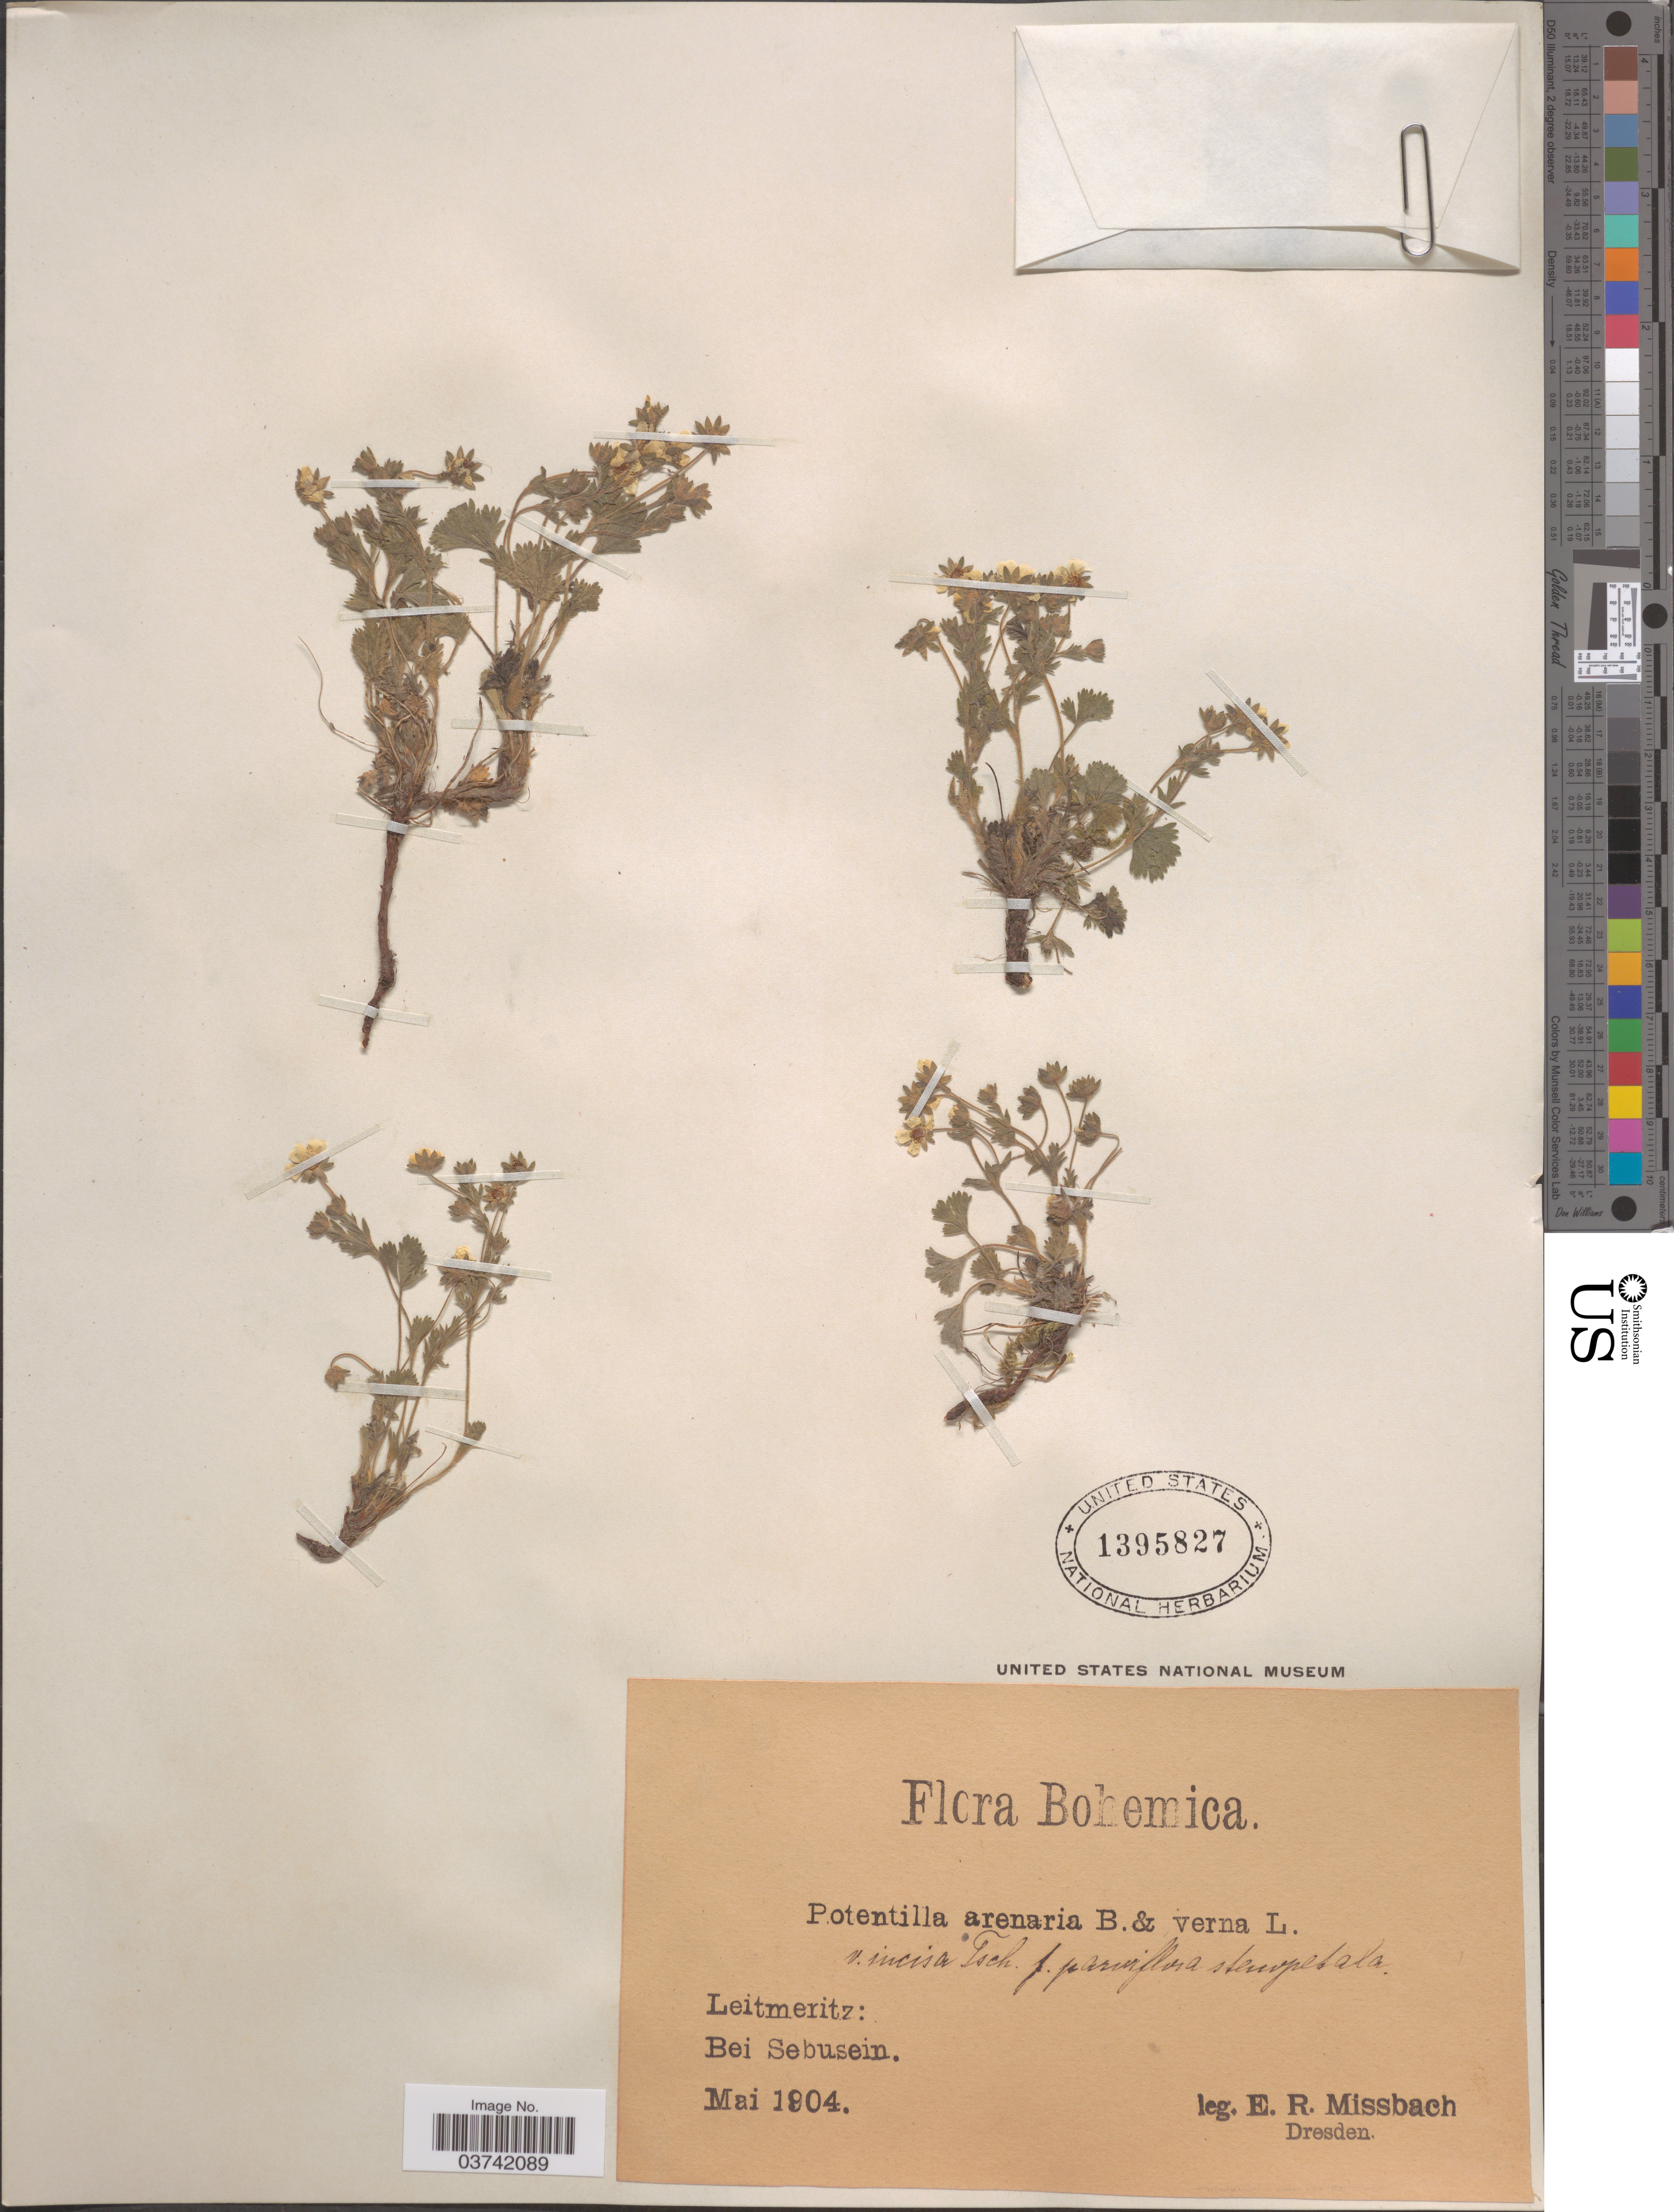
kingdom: Plantae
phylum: Tracheophyta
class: Magnoliopsida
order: Rosales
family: Rosaceae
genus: Potentilla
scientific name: Potentilla arenaria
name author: Borkh. et al.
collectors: E. Missbach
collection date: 1904-05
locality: Bohemica. Leitmeritz: Bei Sebusein.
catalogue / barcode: US 1395827